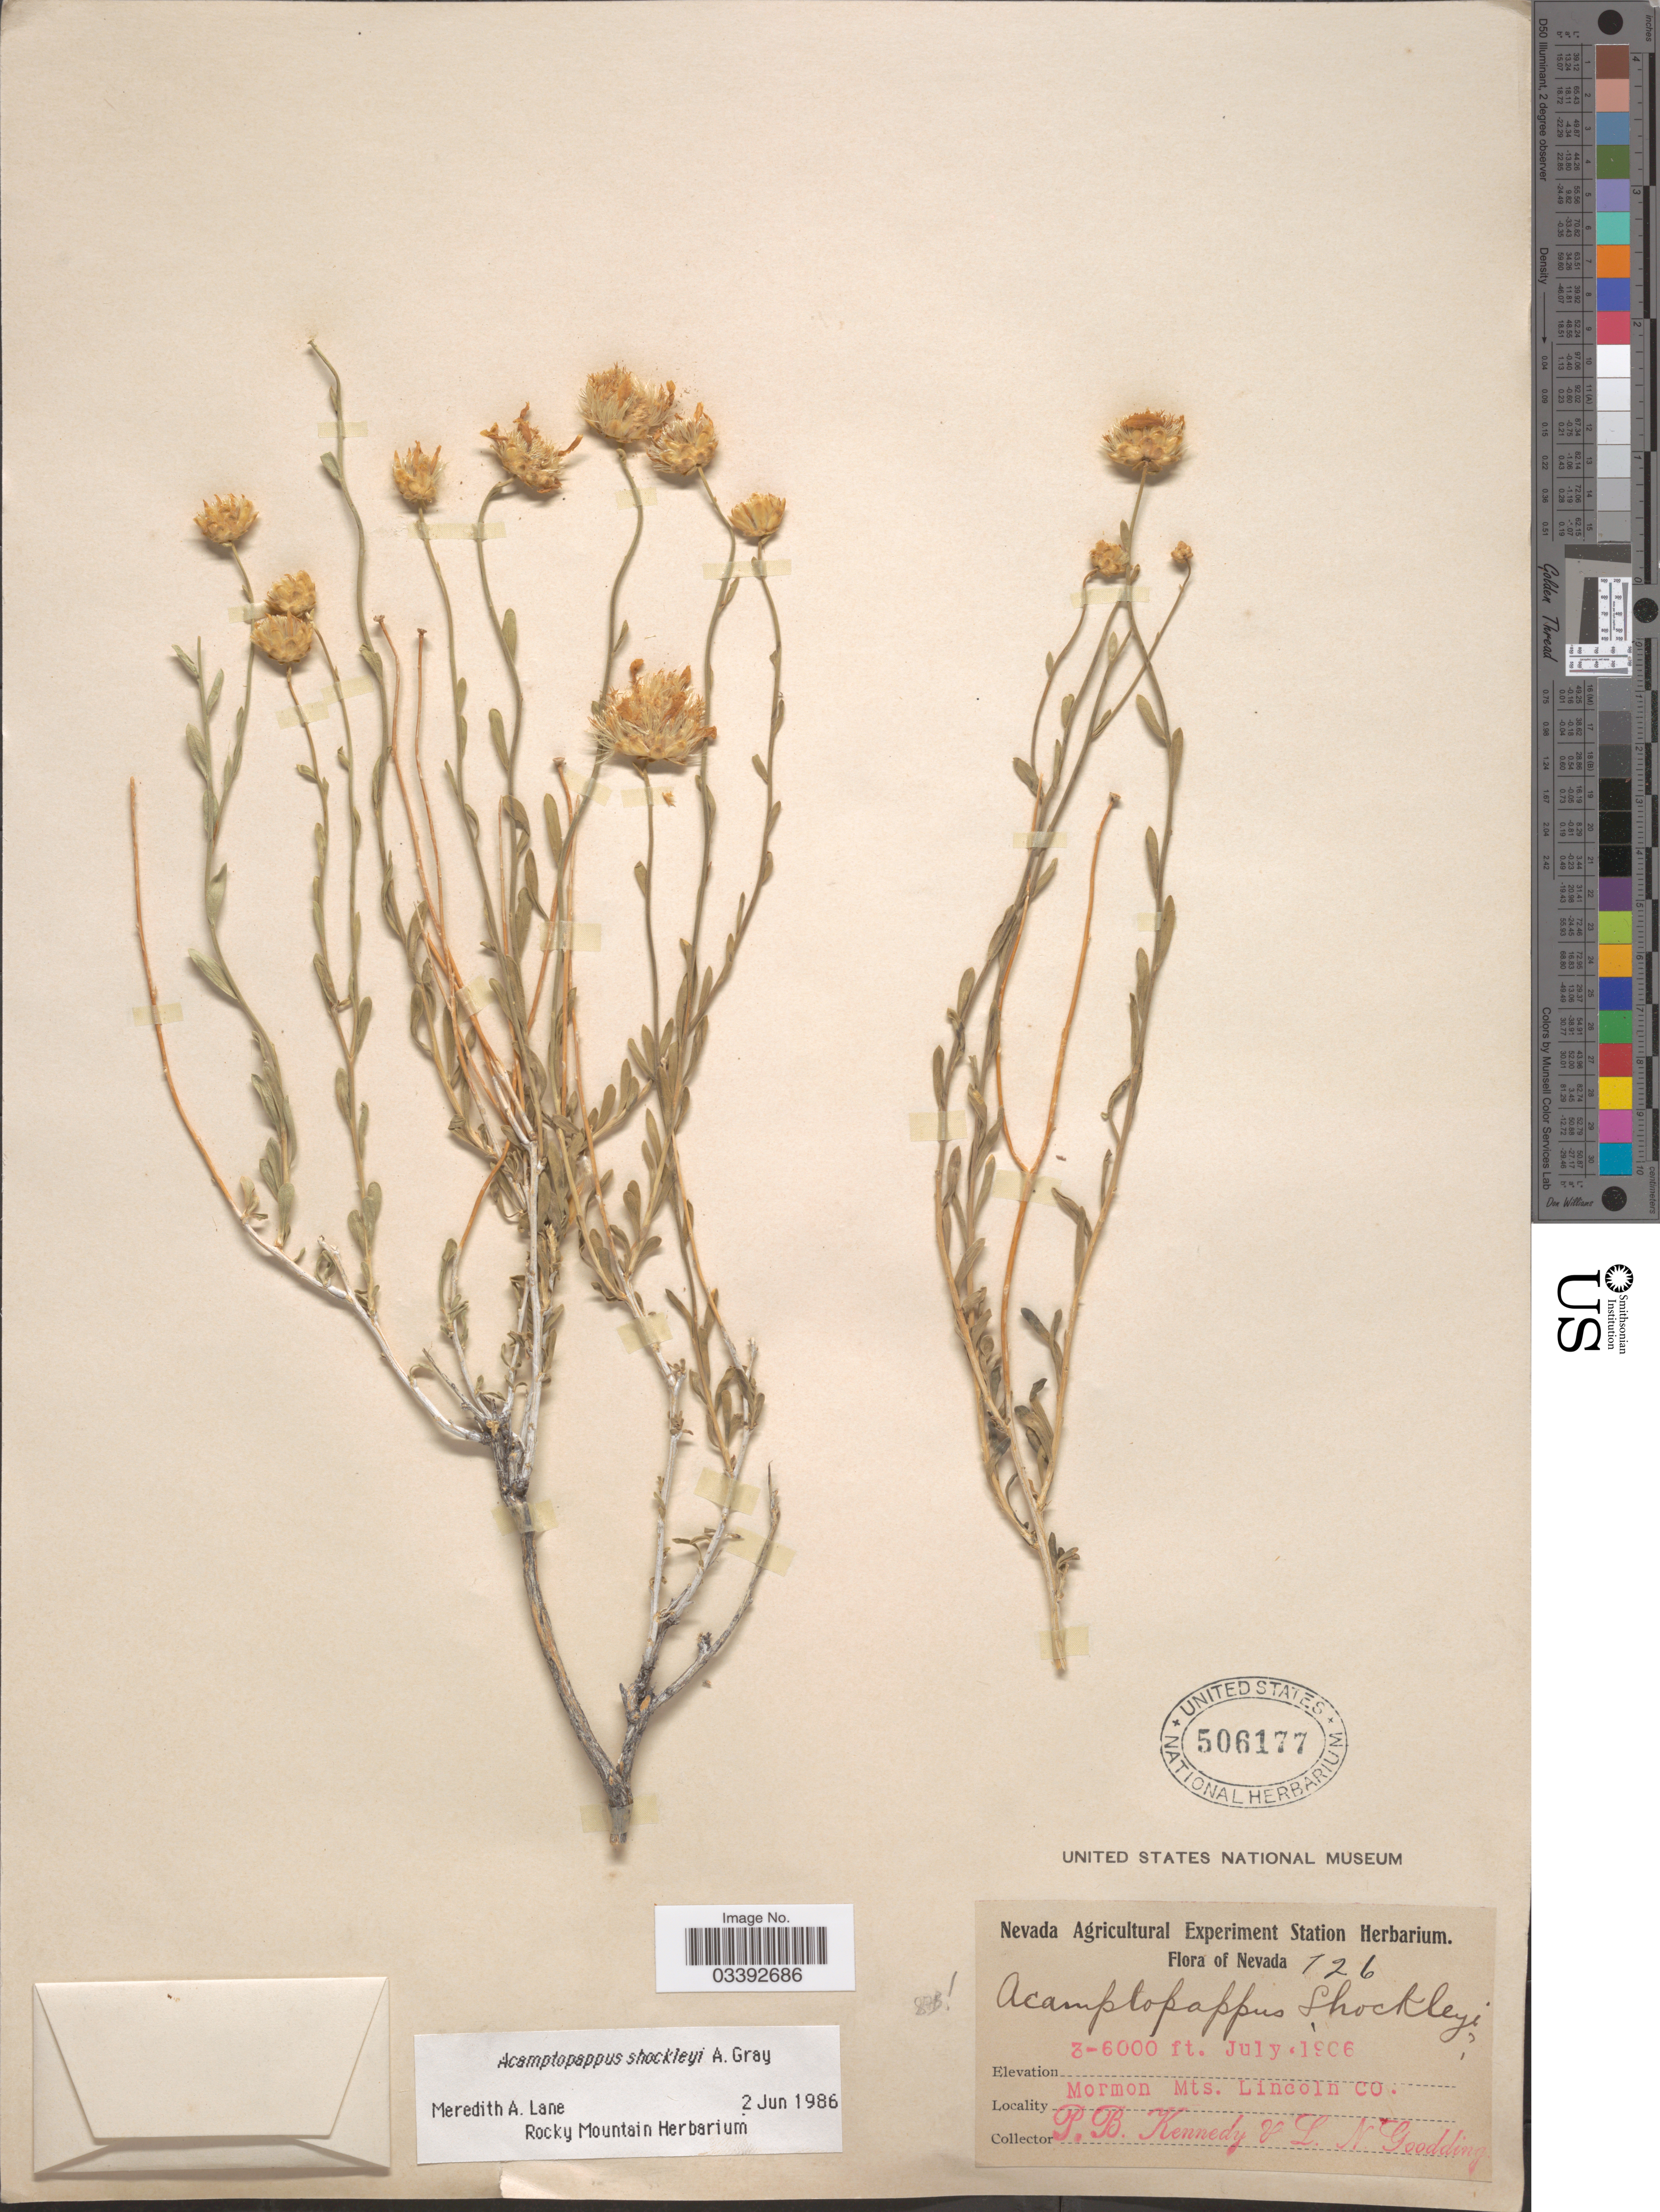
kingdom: Plantae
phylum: Tracheophyta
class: Magnoliopsida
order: Asterales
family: Asteraceae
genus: Acamptopappus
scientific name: Acamptopappus shockleyi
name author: A. Gray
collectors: P. B. Kennedy & L. N. Goodding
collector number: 126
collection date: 1906-07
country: United States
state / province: Nevada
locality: Mormon Mts. Lincoln Co.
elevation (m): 914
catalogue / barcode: US 506177